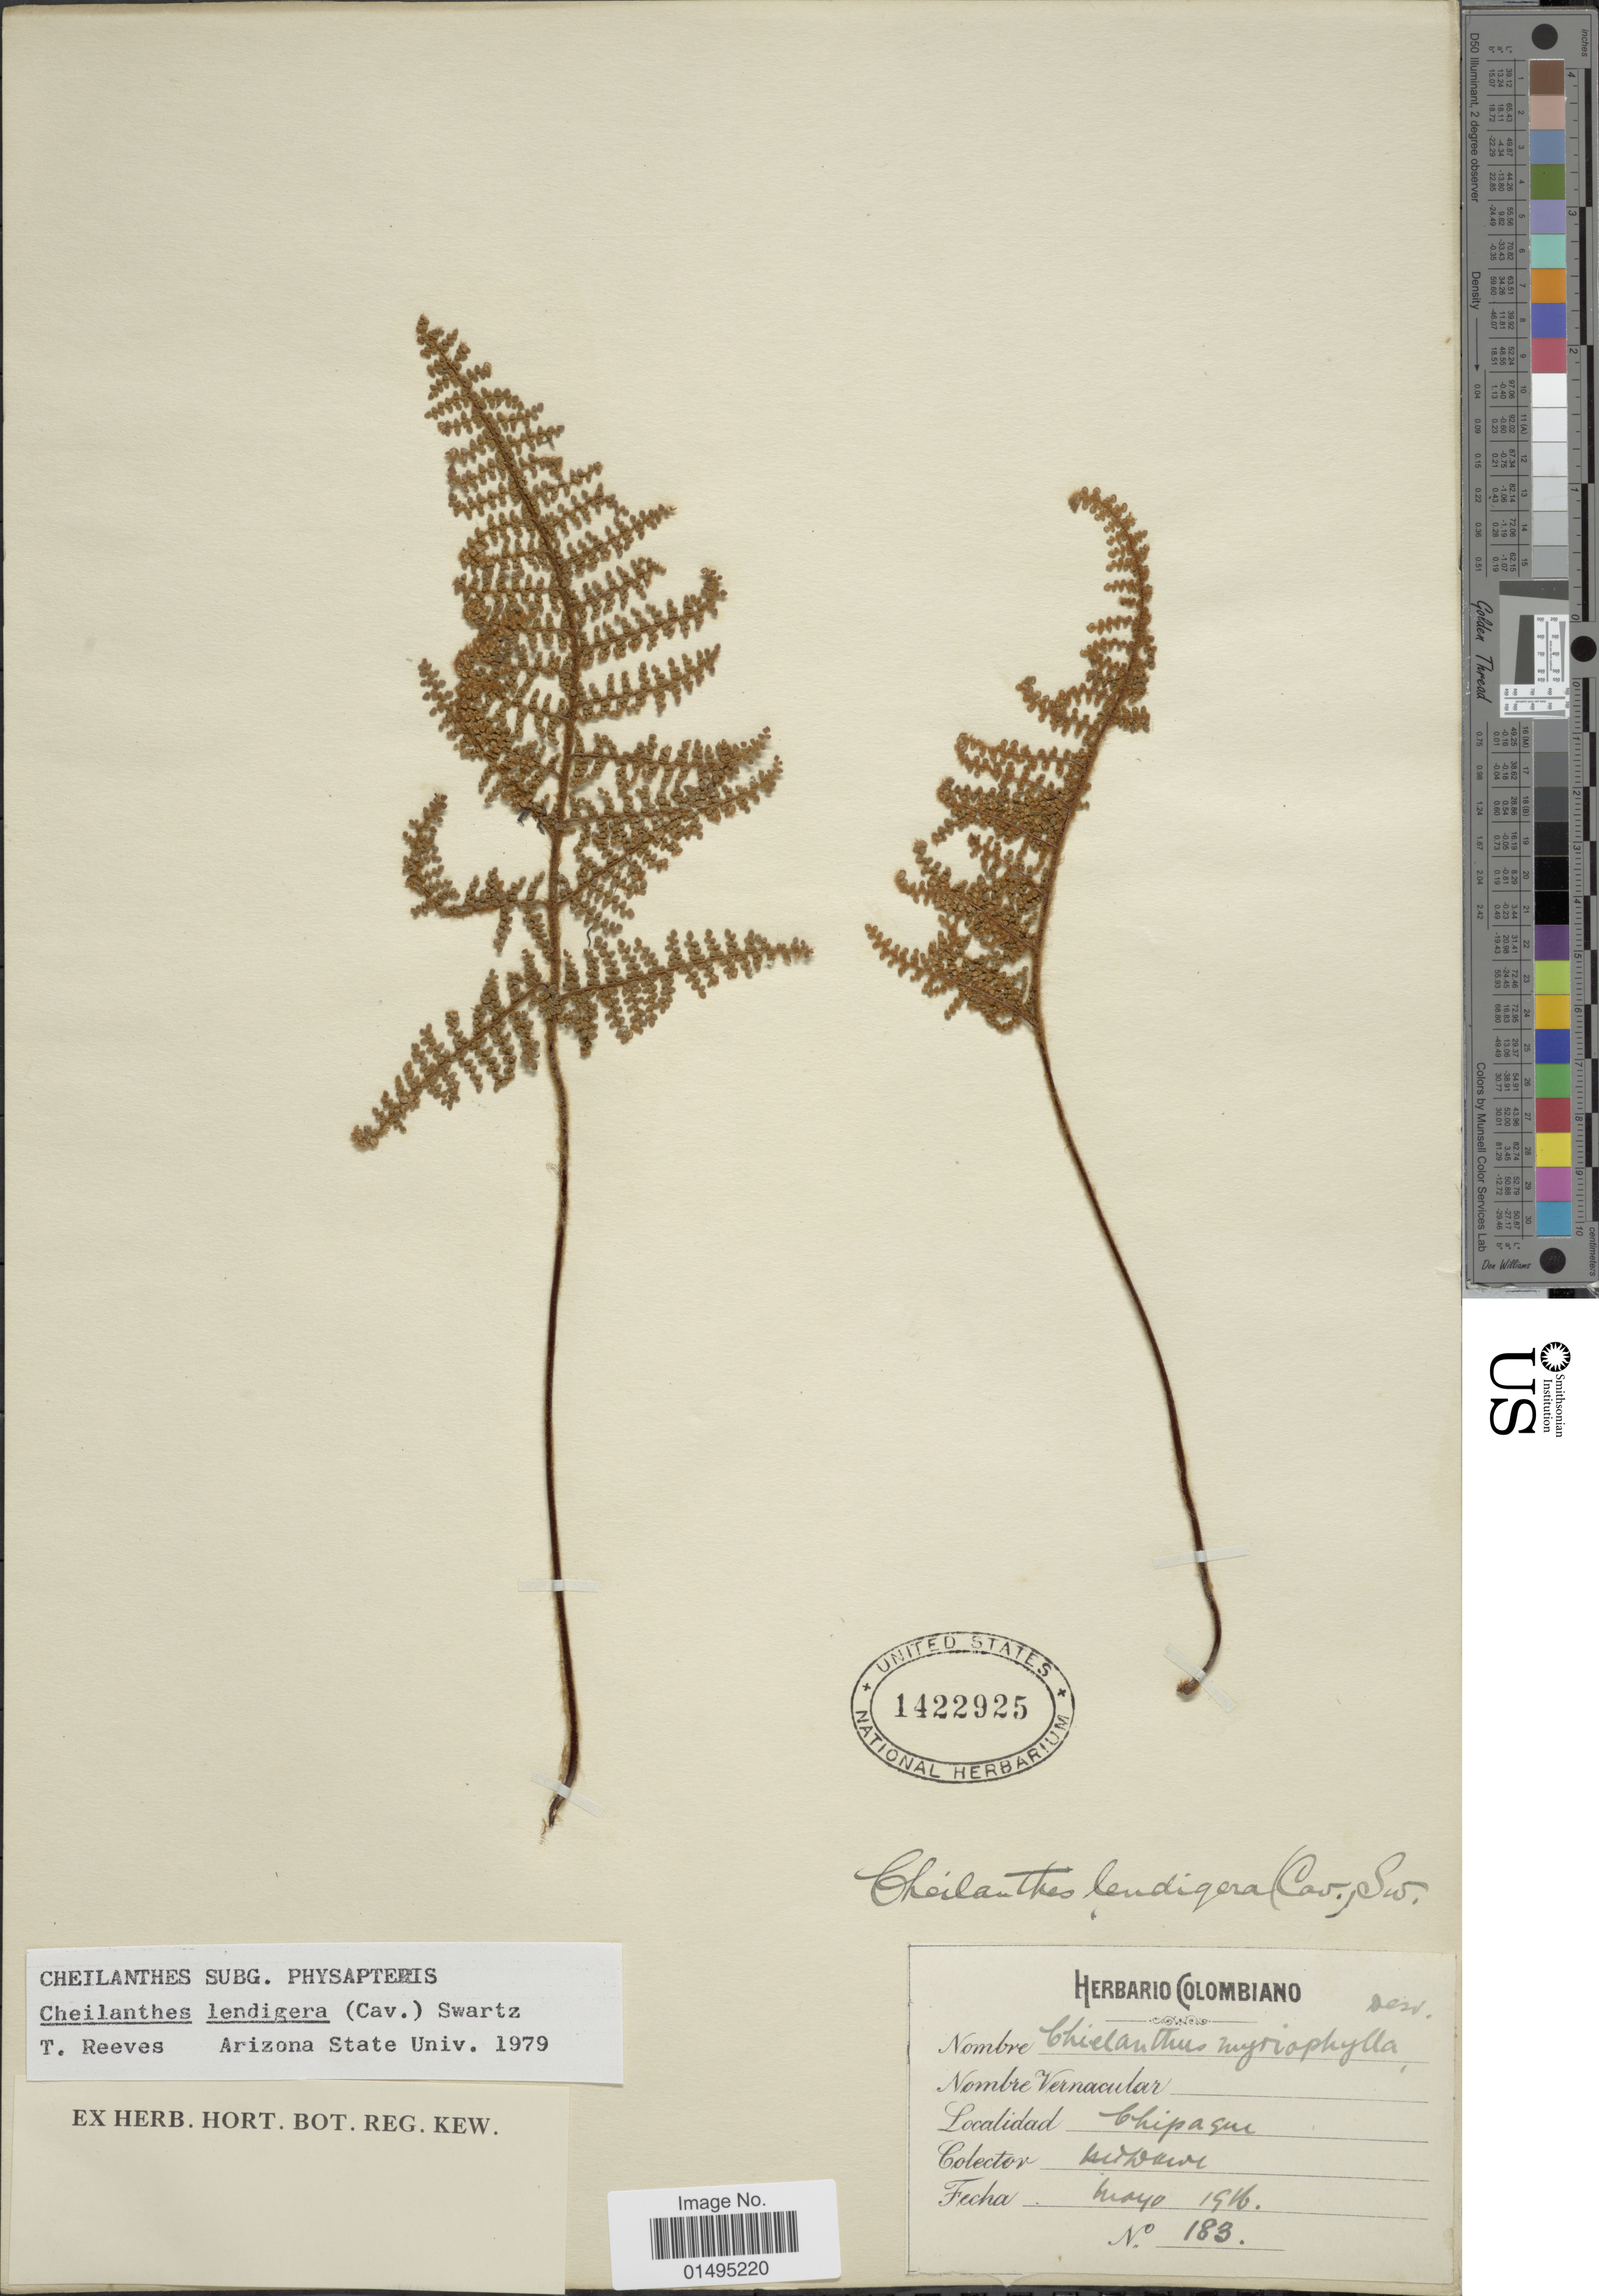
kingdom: Plantae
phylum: Tracheophyta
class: Polypodiopsida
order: Polypodiales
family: Pteridaceae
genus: Myriopteris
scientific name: Myriopteris lendigera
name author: (Cav.) J. Sm.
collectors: M. T. Dawe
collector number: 183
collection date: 1916-05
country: Colombia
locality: Chipaque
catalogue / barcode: US 1422925